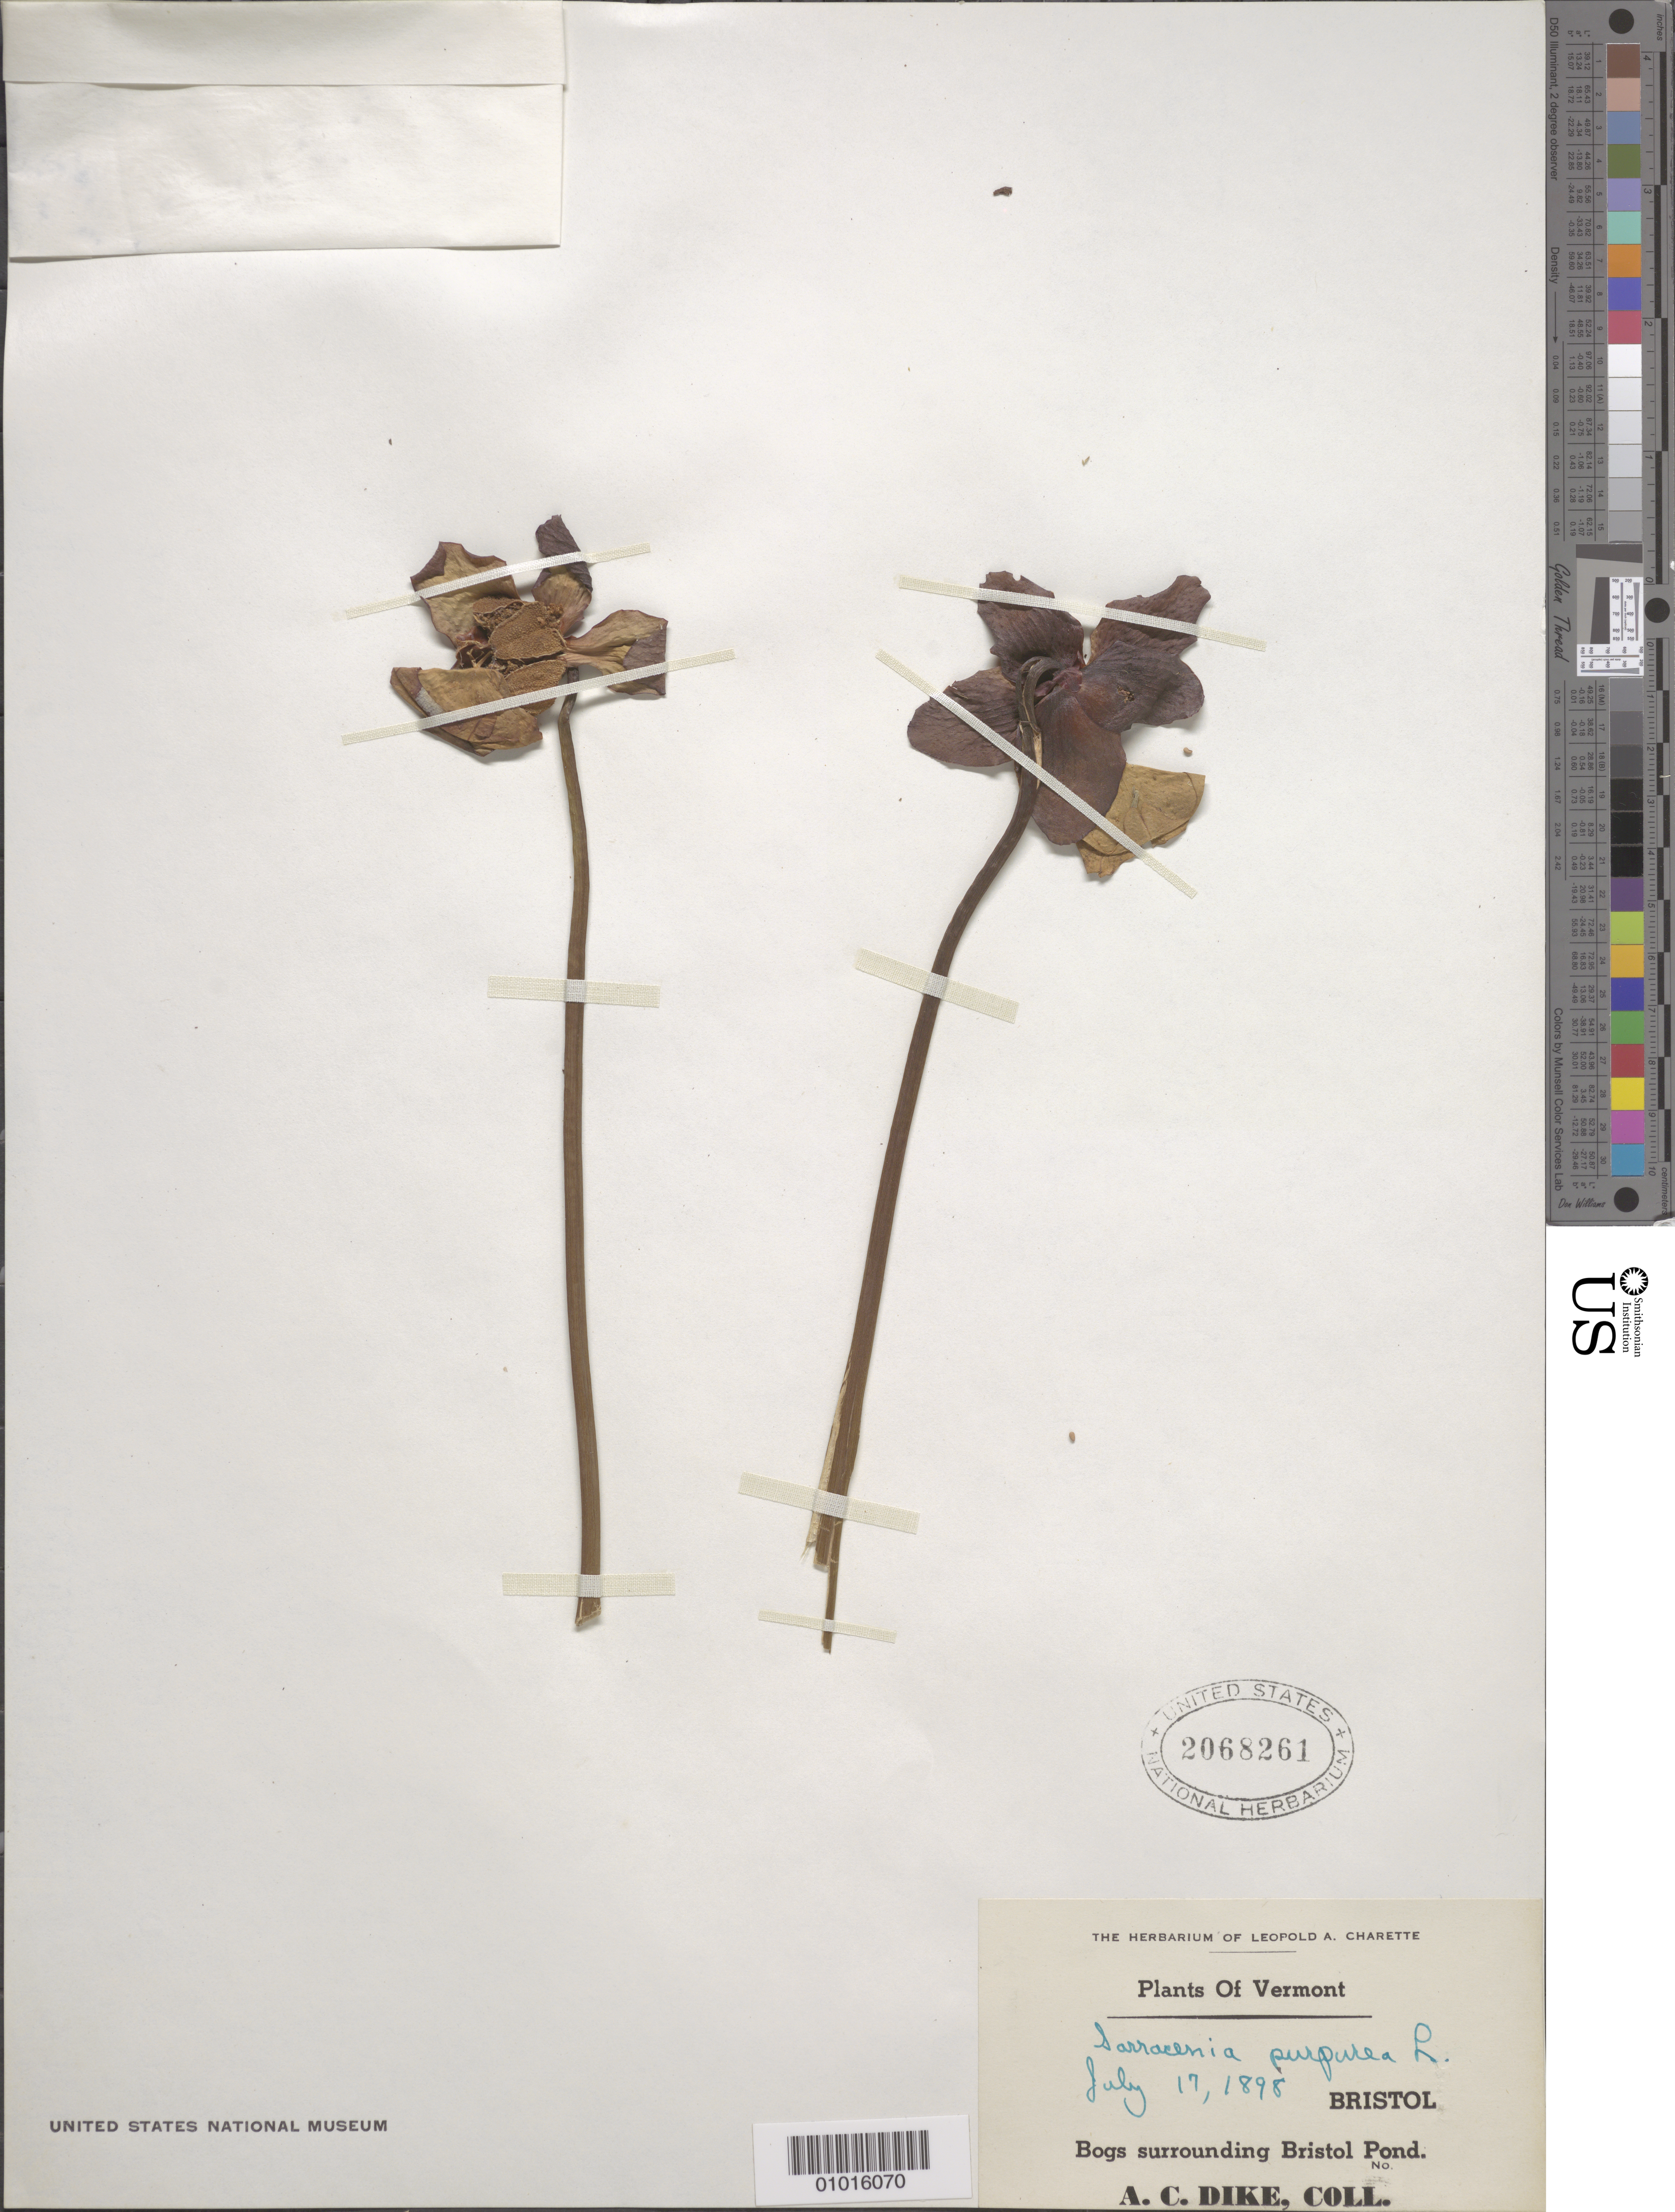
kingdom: Plantae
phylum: Tracheophyta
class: Magnoliopsida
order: Ericales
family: Sarraceniaceae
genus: Sarracenia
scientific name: Sarracenia purpurea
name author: L.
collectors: A. Dike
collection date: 1898-07-17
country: United States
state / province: Vermont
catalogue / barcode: US 2068261